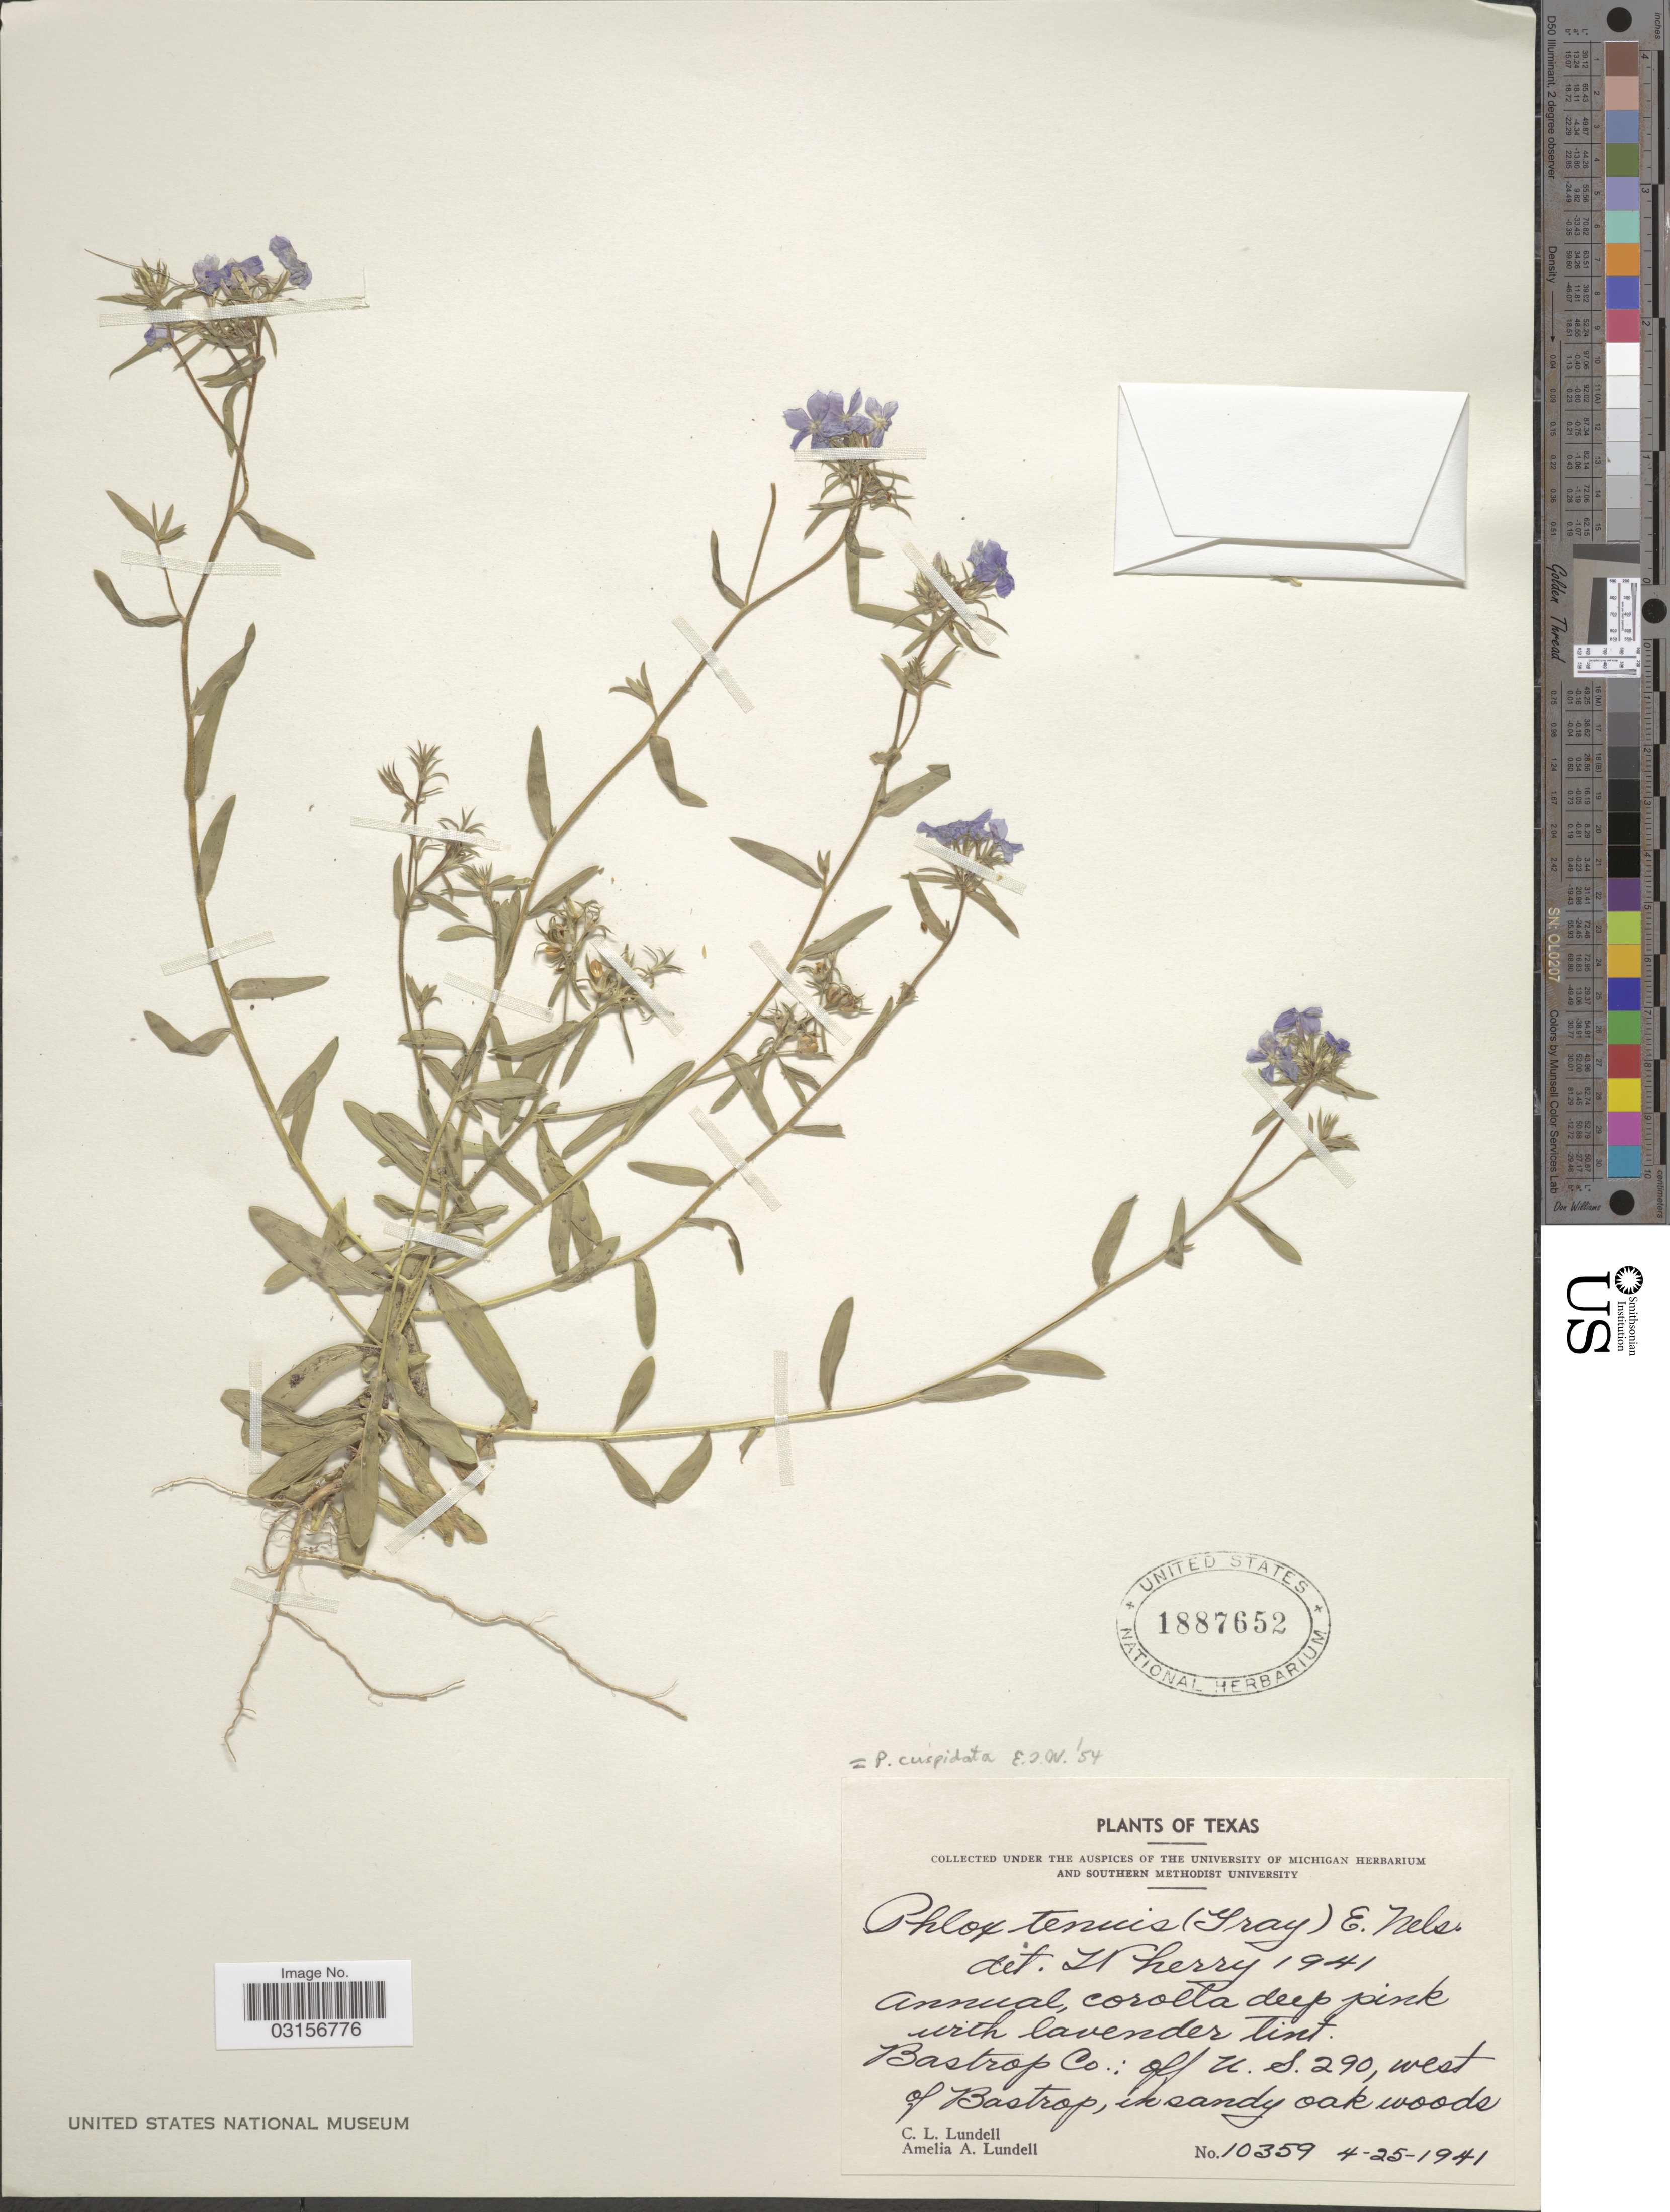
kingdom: Plantae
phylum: Tracheophyta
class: Magnoliopsida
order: Ericales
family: Polemoniaceae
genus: Phlox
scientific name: Phlox cuspidata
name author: Scheele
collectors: C. L. Lundell & A. A. Lundell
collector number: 10359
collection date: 1941-04-25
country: United States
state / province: Texas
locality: Bastrop Co.: off U.S. 290, west of Bastrop, in sandy oak woods.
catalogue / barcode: US 1887652